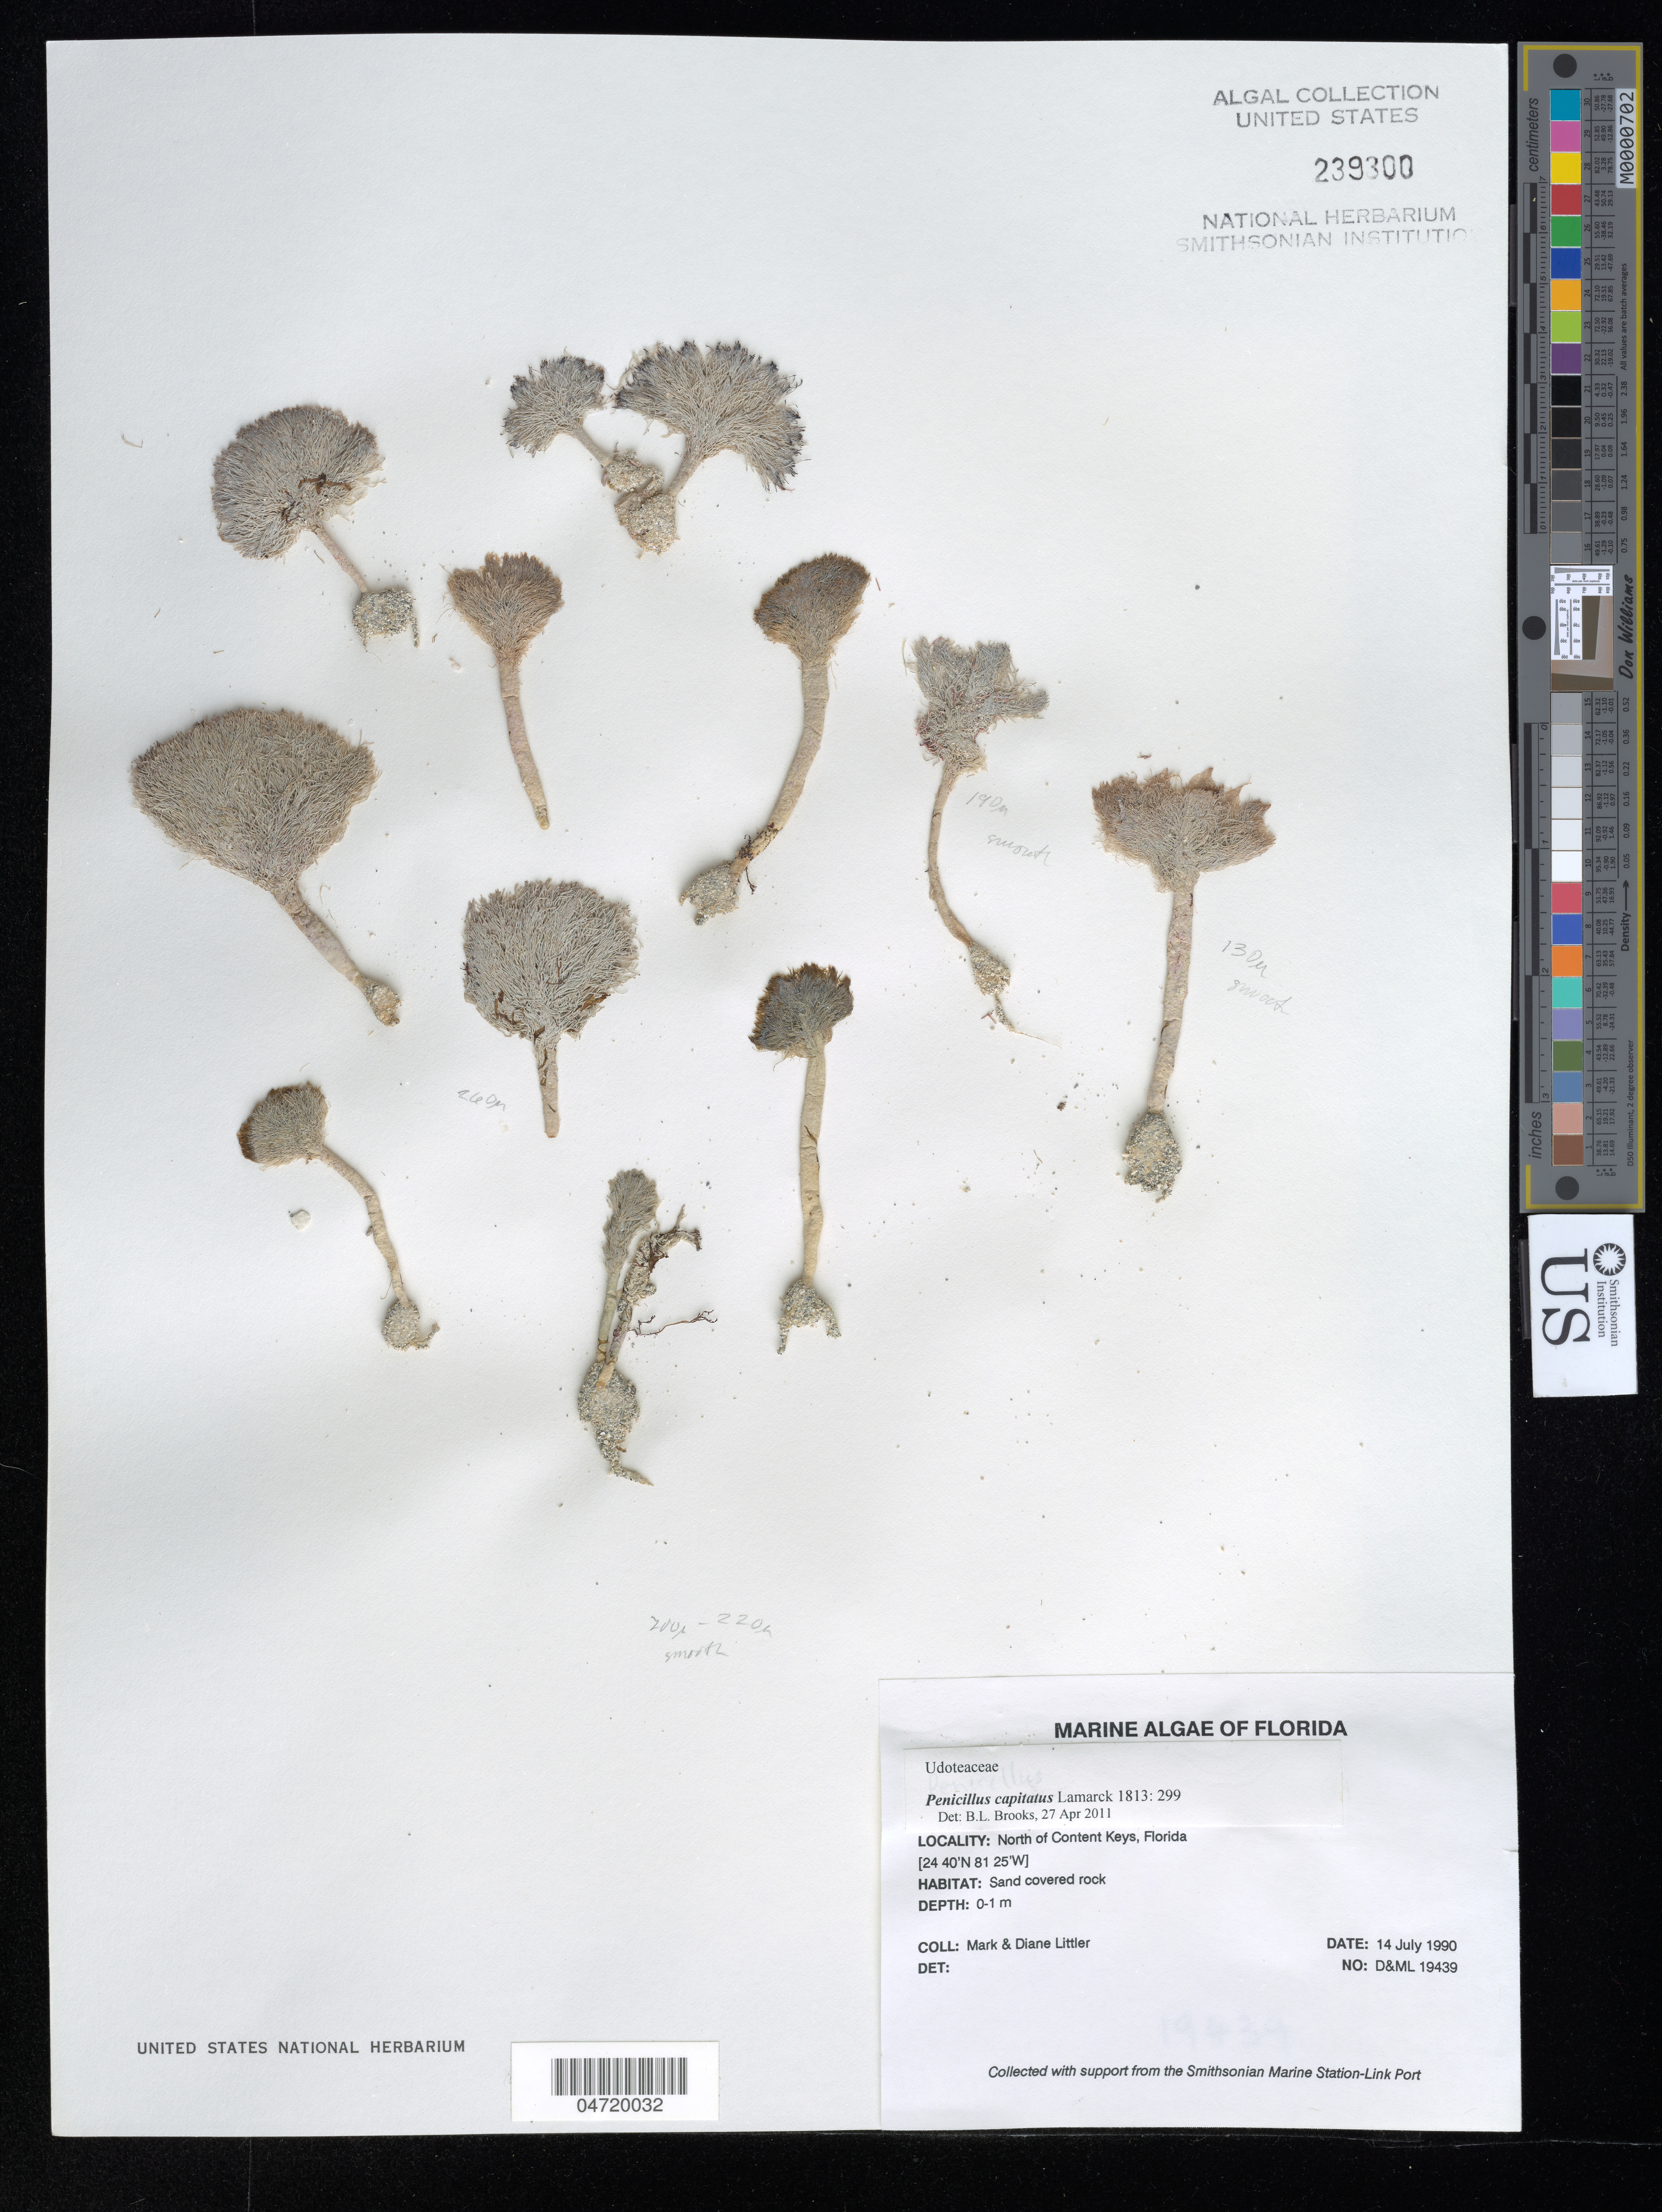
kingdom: Plantae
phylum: Chlorophyta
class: Ulvophyceae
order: Bryopsidales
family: Udoteaceae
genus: Penicillus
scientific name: Penicillus capitatus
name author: Lam.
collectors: M. Littler & D. S. Littler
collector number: D&ML19439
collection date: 1990-07-14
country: United States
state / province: Florida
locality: North of Content Keys.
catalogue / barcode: US 239300